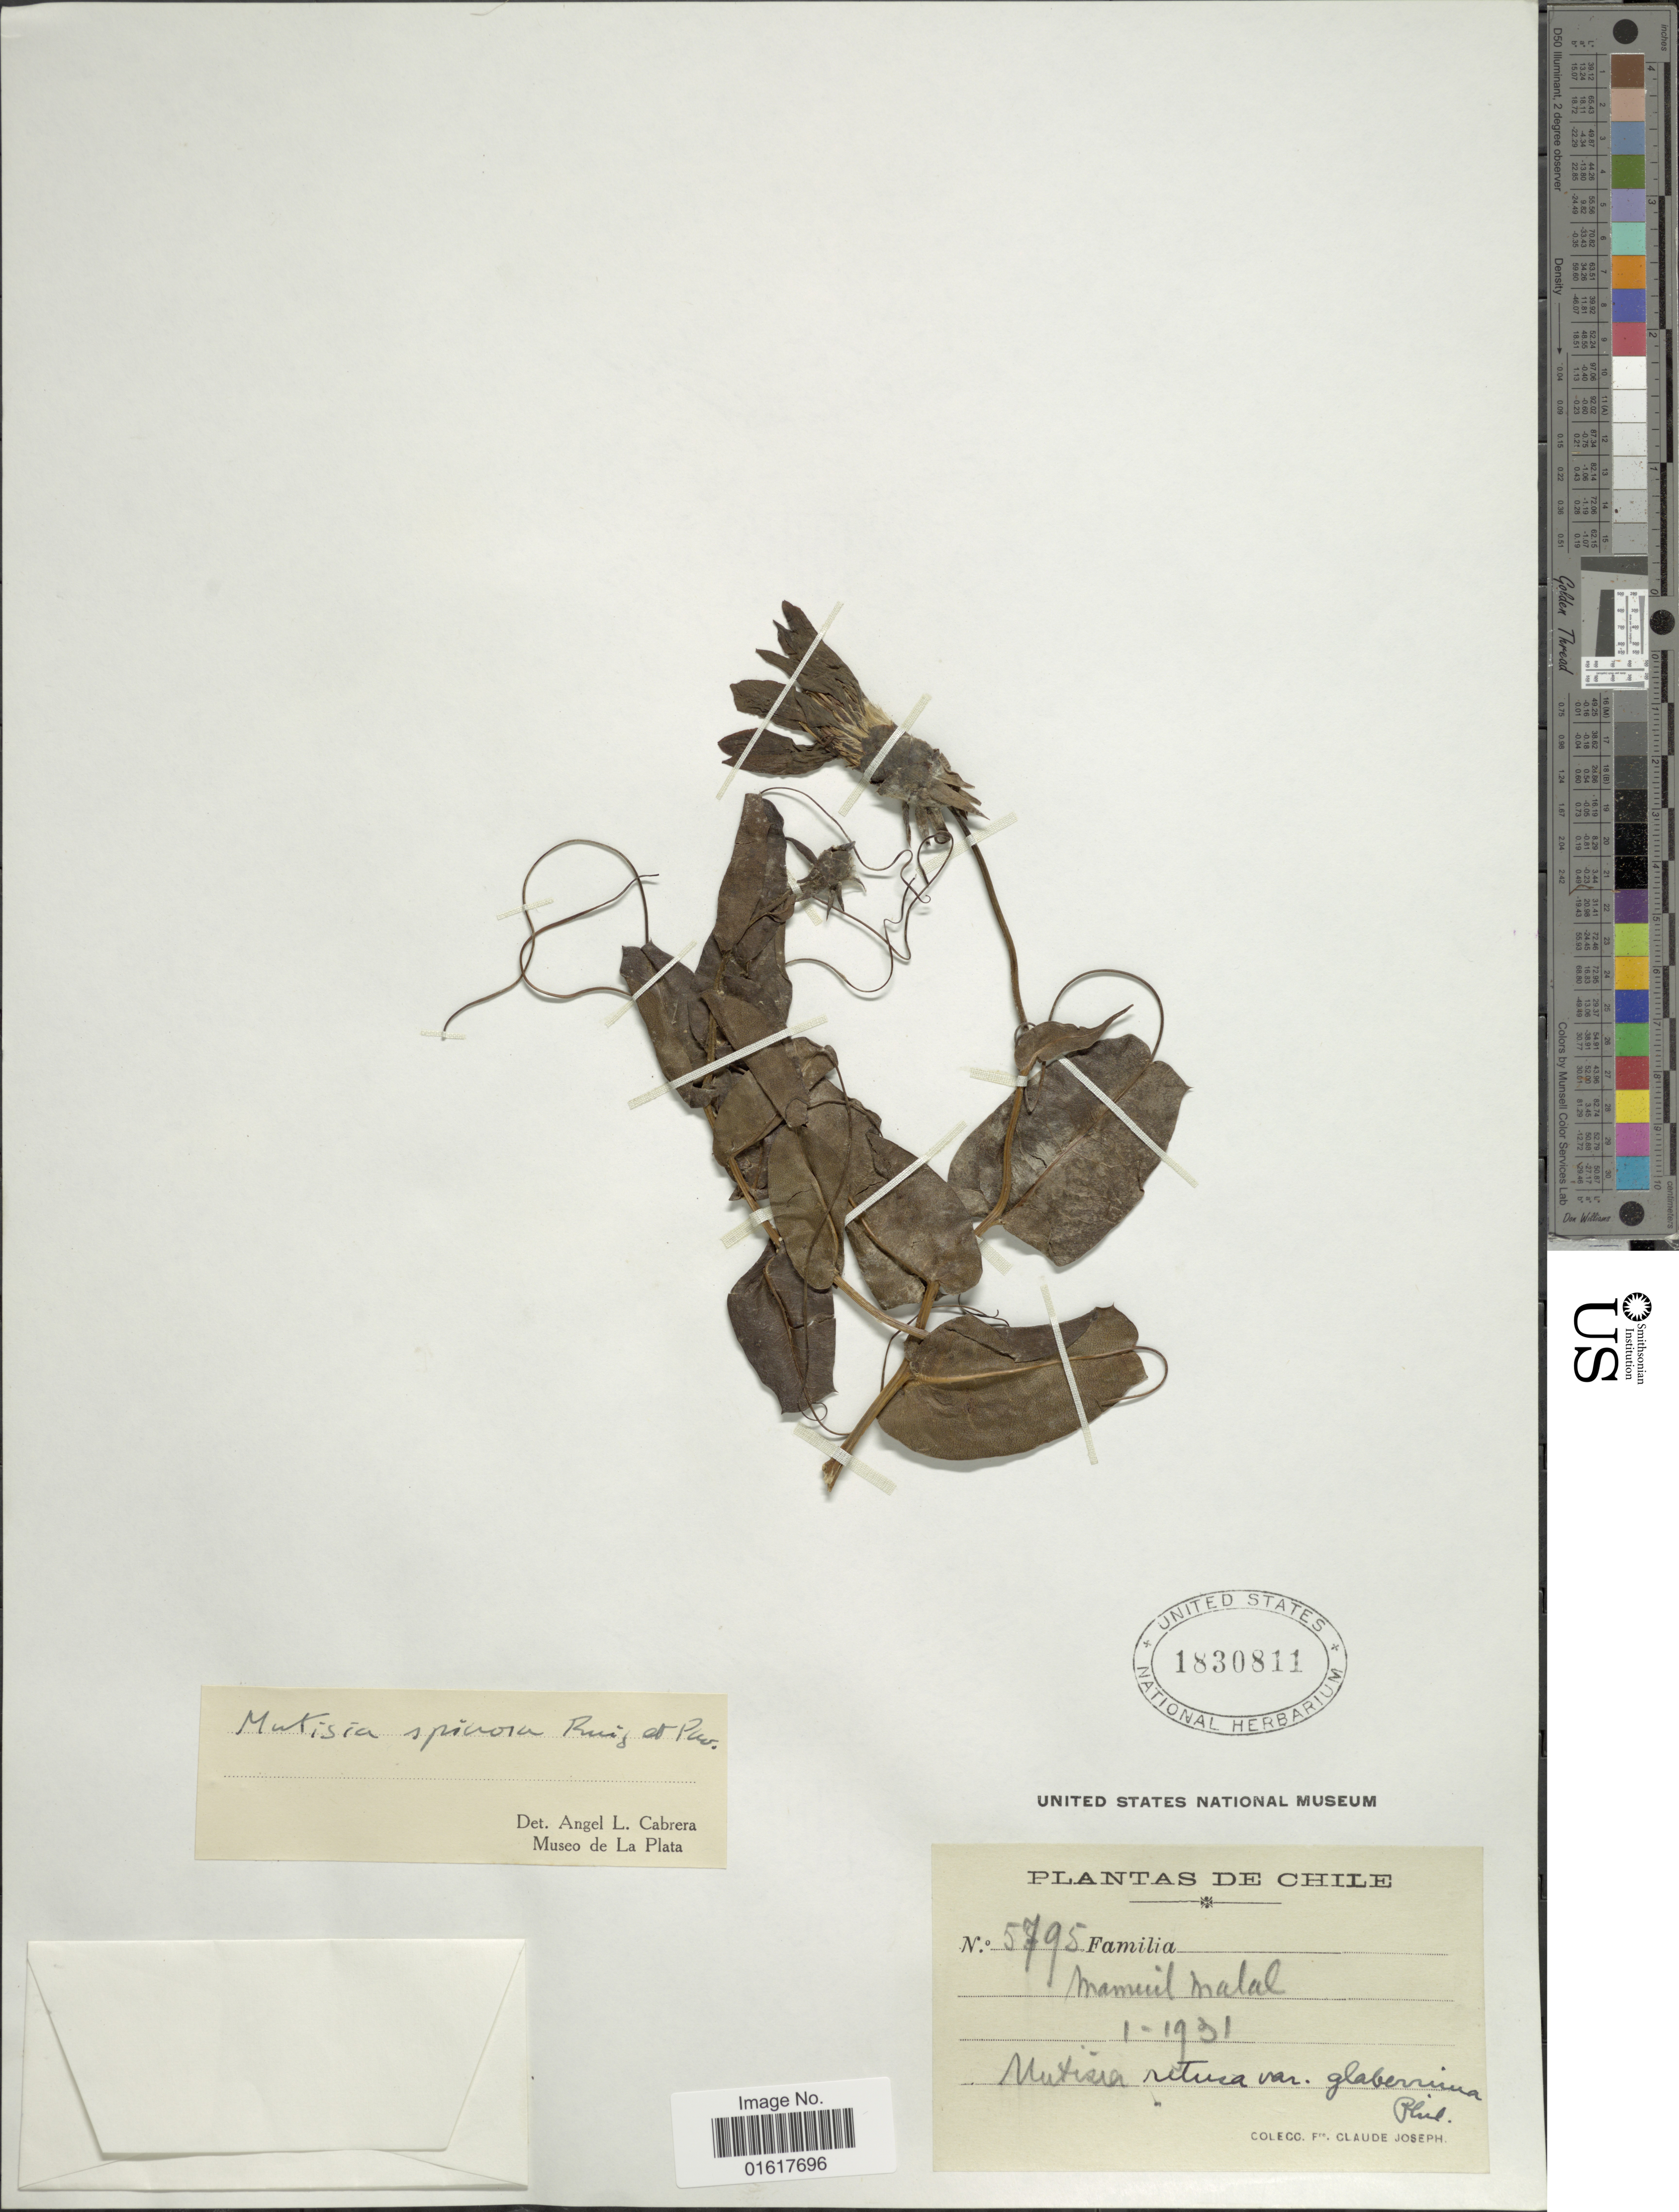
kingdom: Plantae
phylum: Tracheophyta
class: Magnoliopsida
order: Asterales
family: Asteraceae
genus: Mutisia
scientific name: Mutisia spinosa var. spinosa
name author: Ruiz & Pav.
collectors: Bro. Claude-Joseph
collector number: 5795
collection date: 1931-01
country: Chile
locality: Mamuil malal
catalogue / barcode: US 1830811